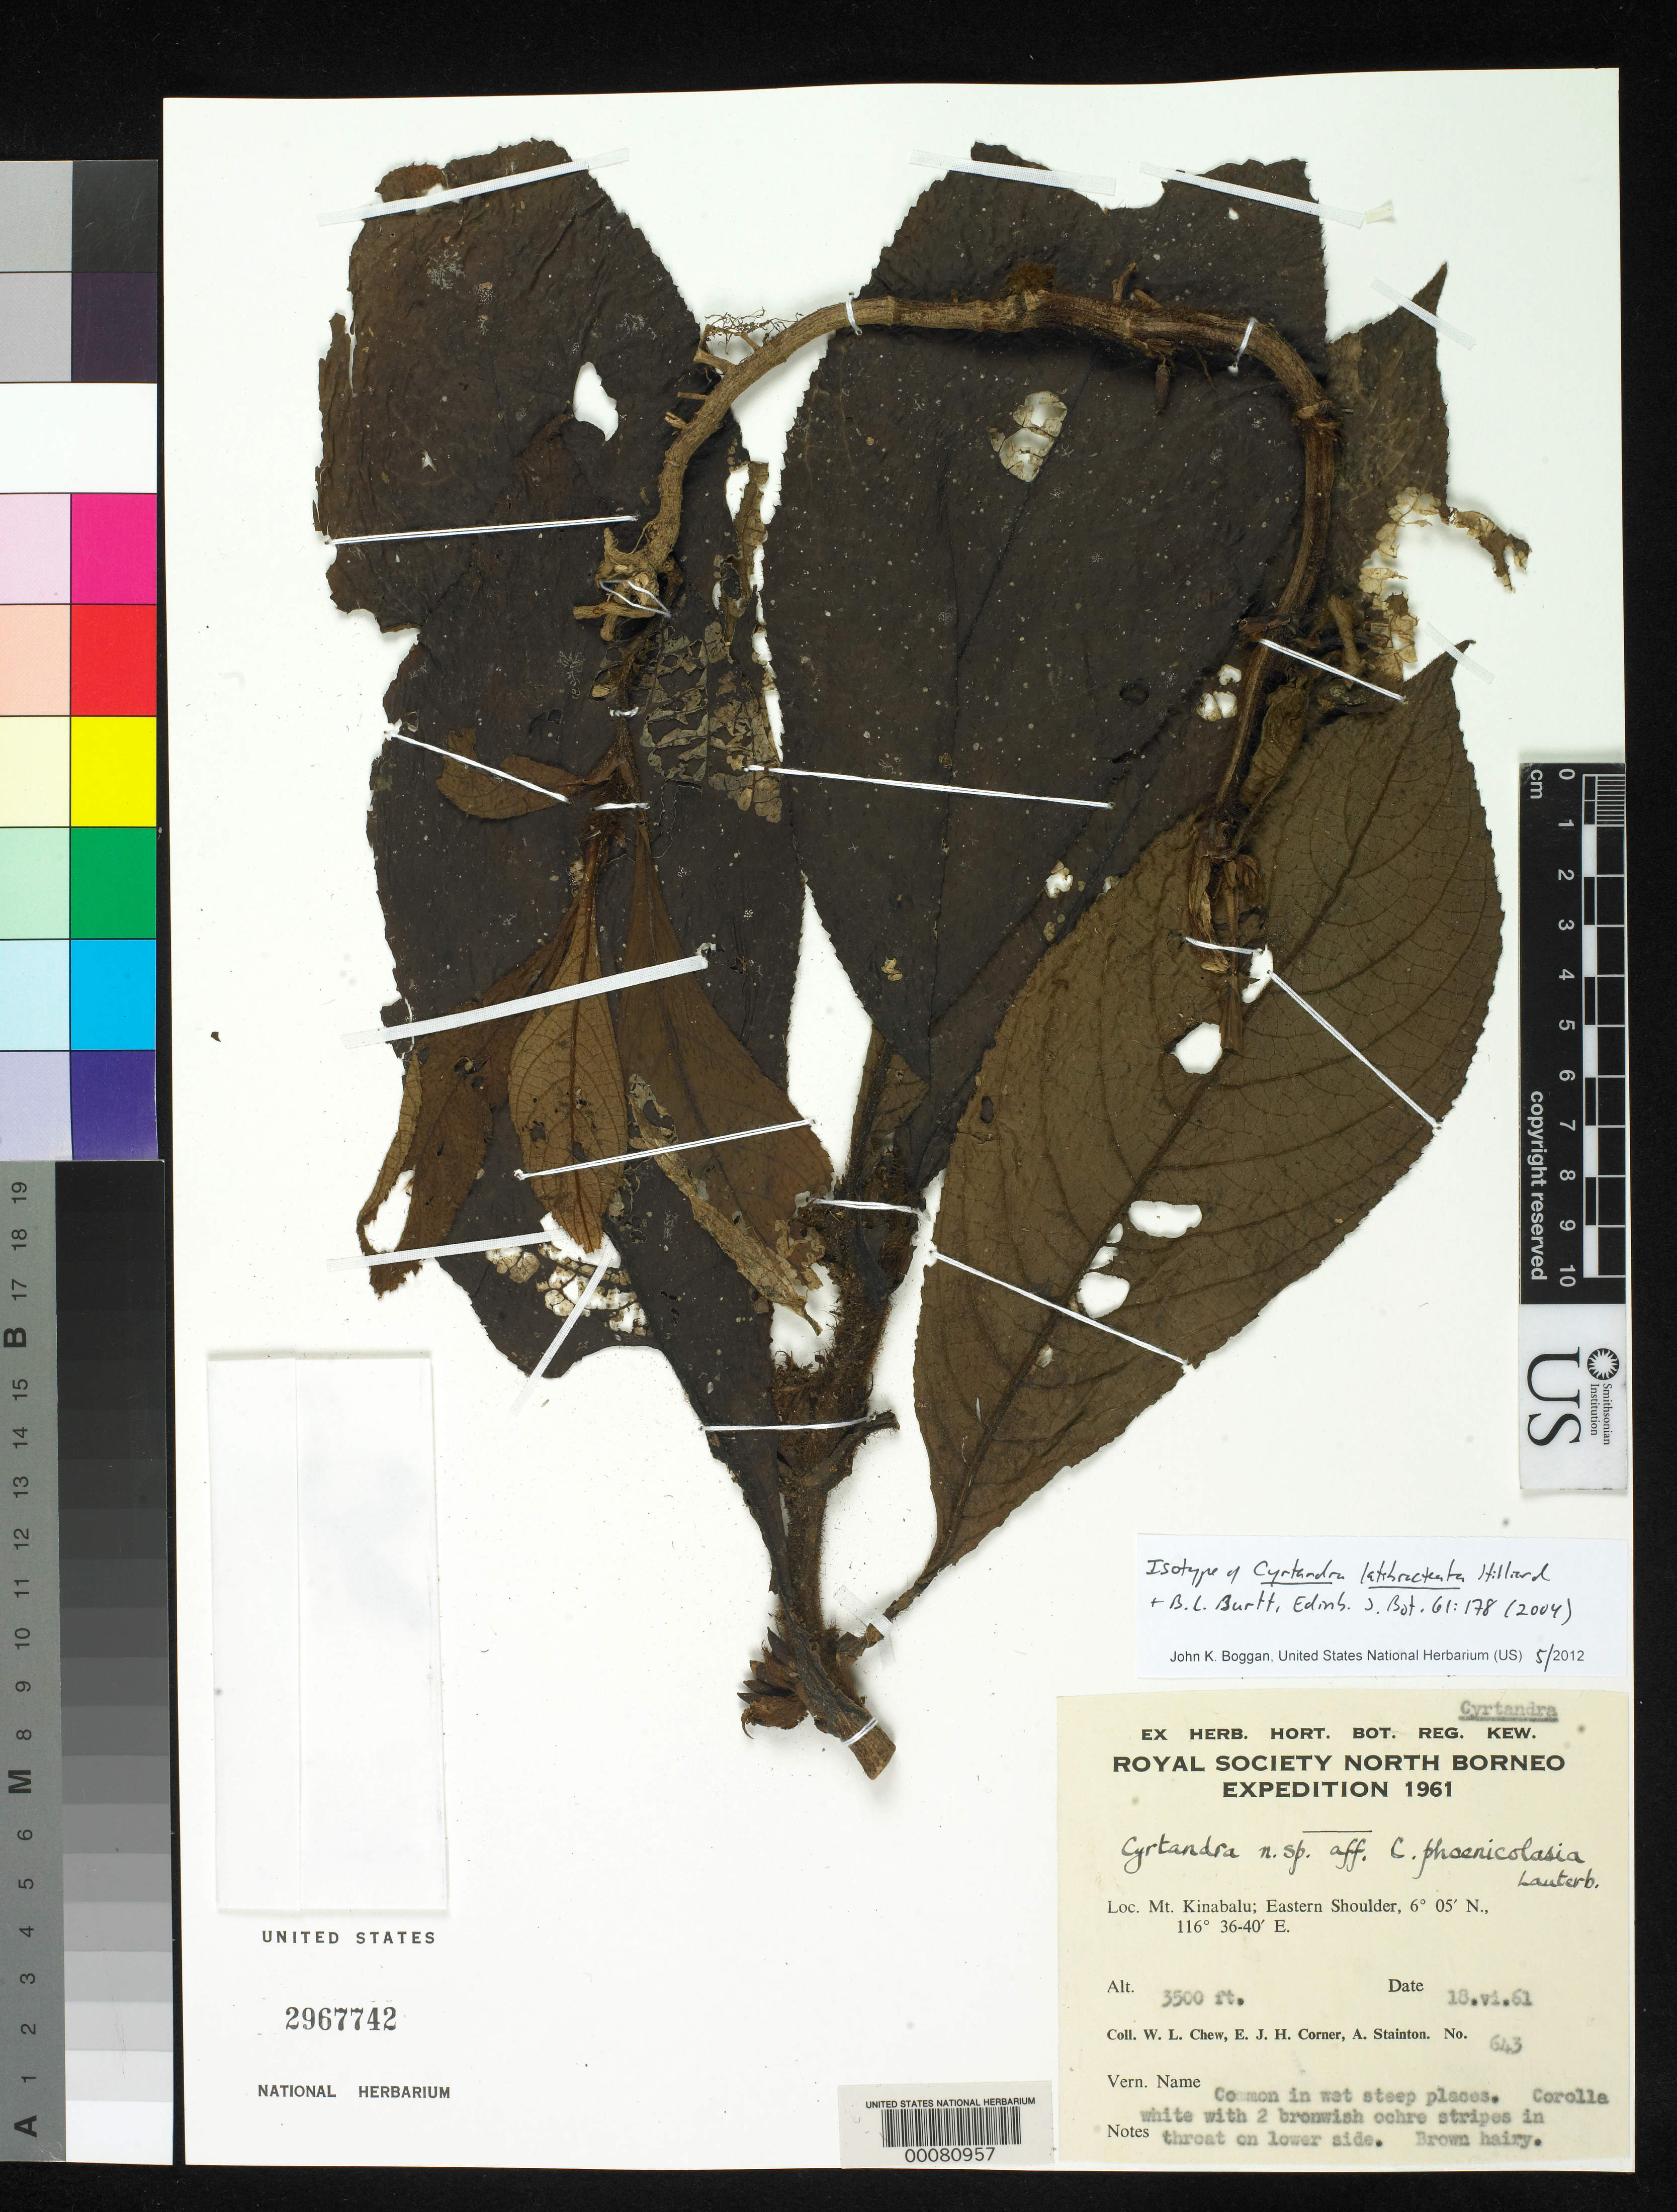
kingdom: Plantae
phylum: Tracheophyta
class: Magnoliopsida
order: Lamiales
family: Gesneriaceae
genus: Cyrtandra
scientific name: Cyrtandra latibracteata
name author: Hilliard & B.L. Burtt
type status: Isotype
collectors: W. Chew, E. Corner & A. Stainton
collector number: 643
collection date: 1961-06-18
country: Malaysia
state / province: Sabah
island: Borneo Island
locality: Mount Kinabalu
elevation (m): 1067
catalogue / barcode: US 2967742